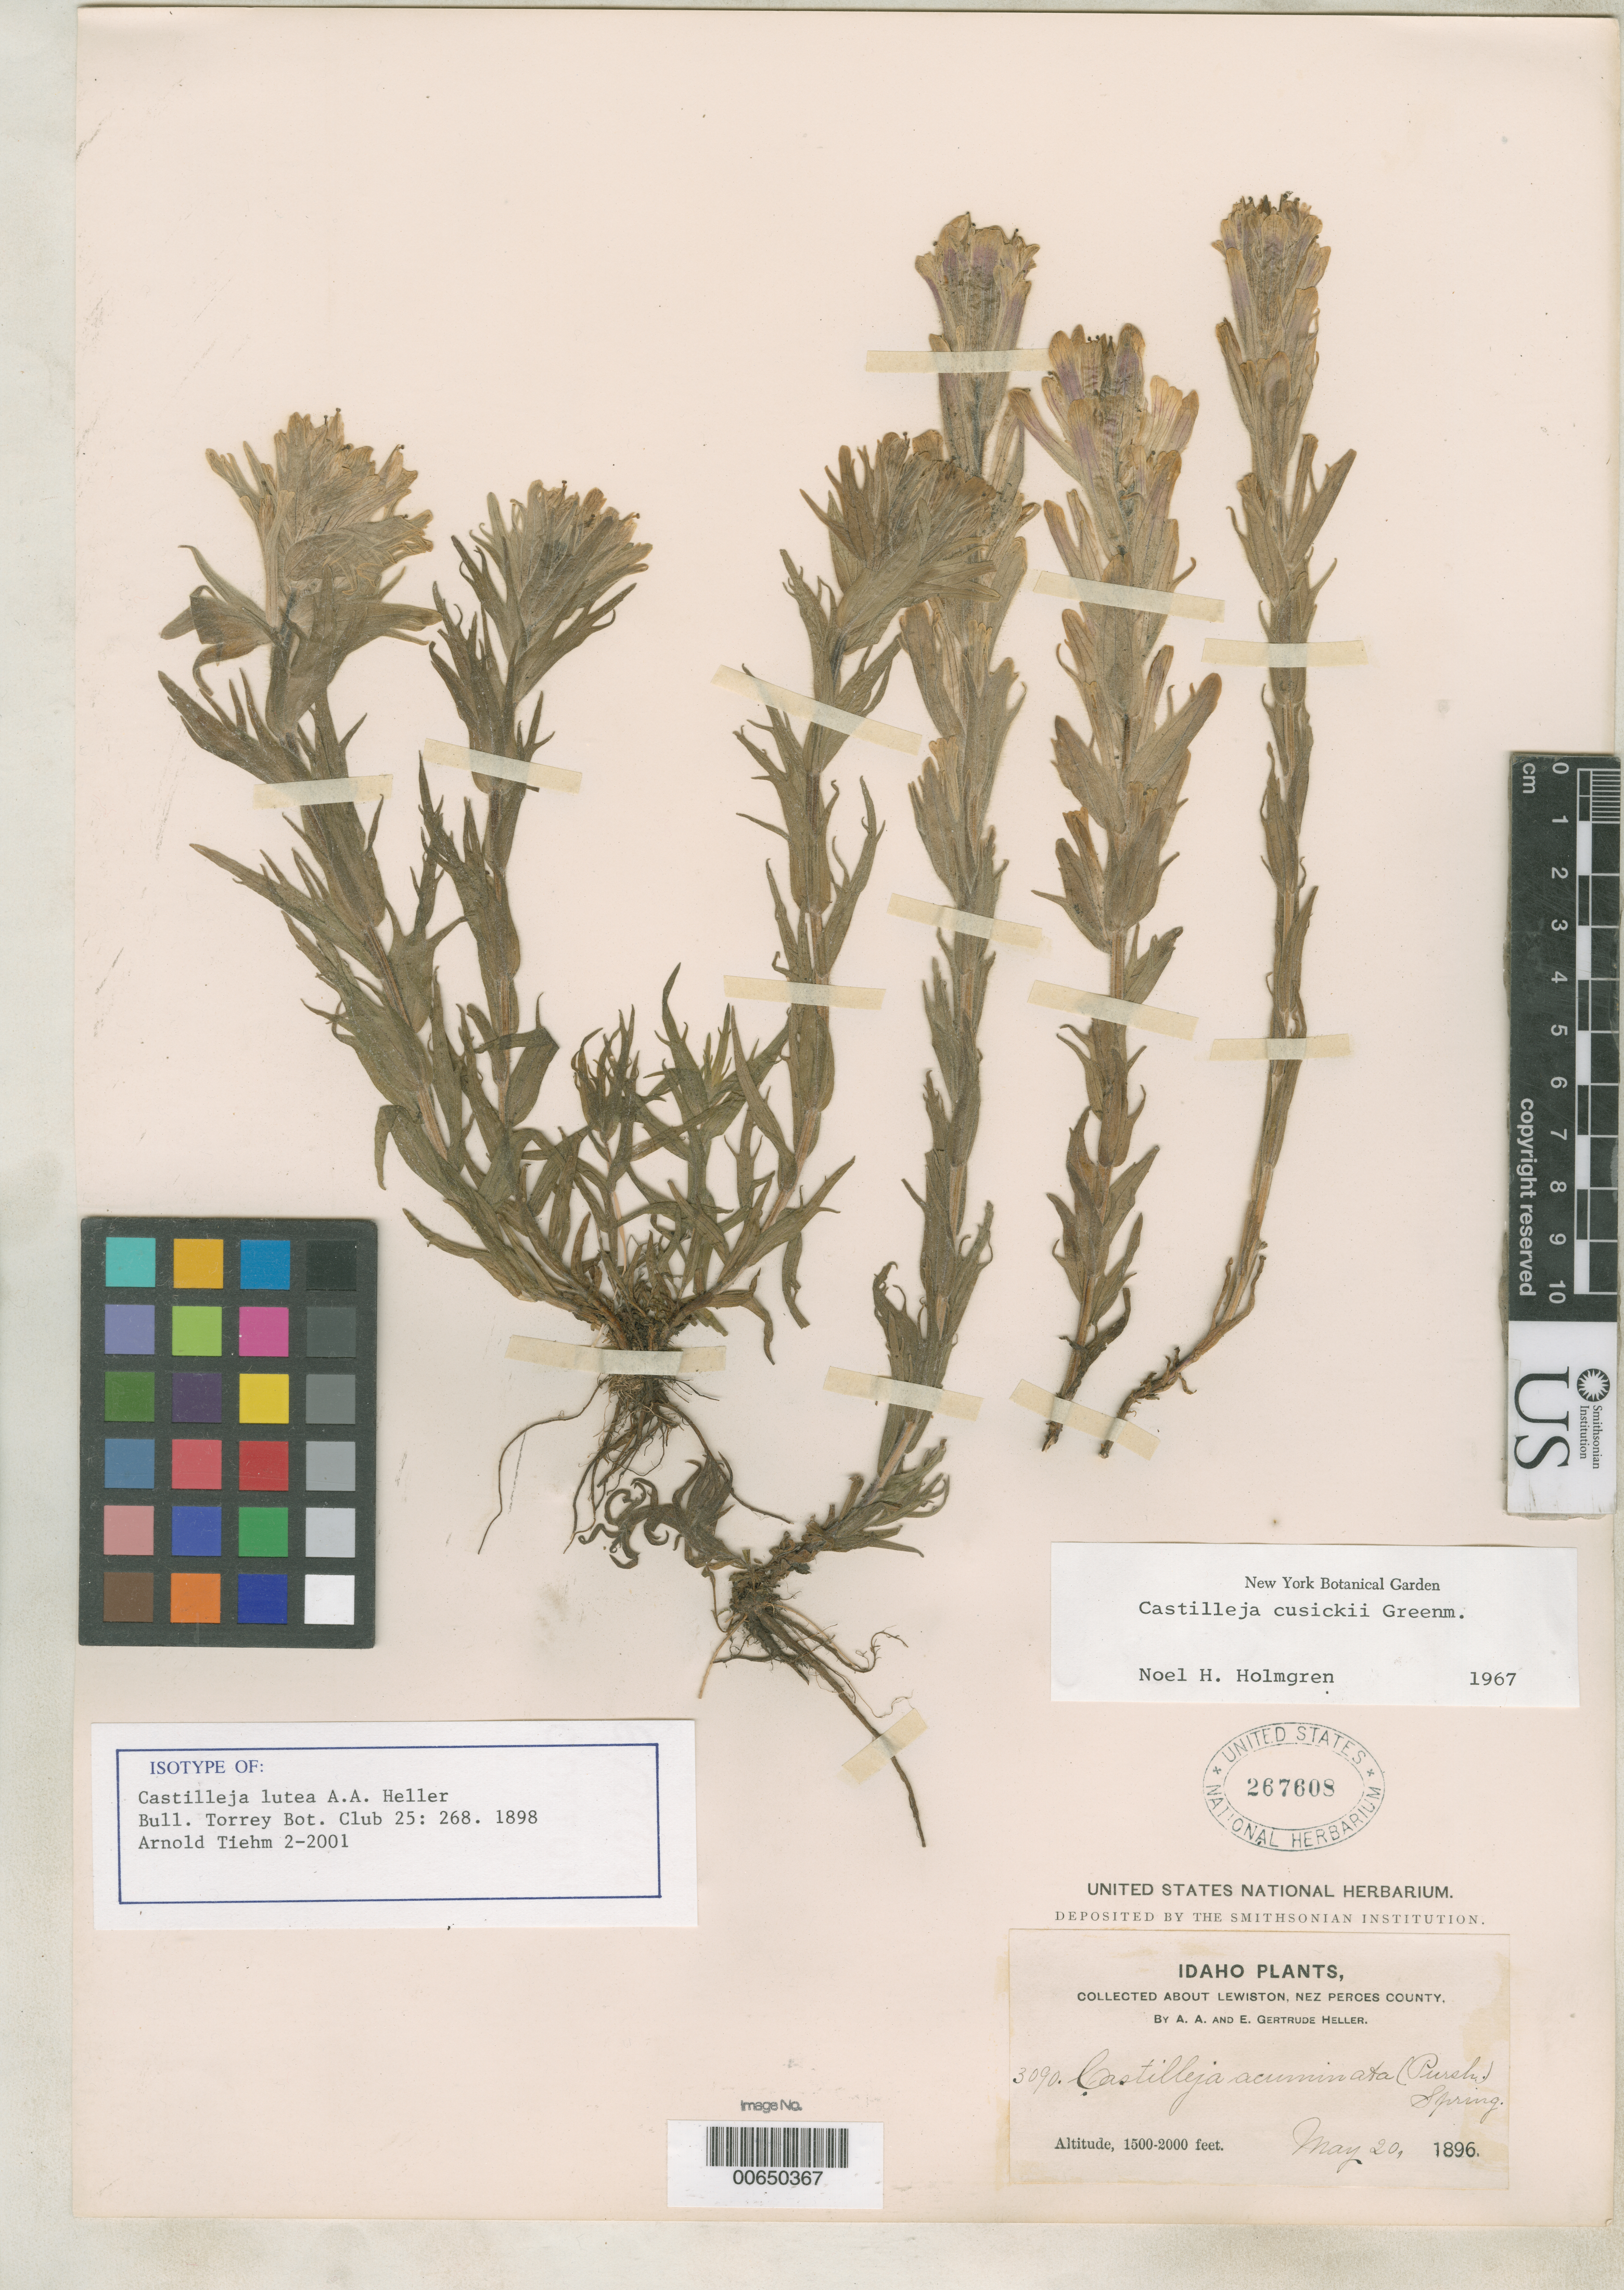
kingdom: Plantae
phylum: Tracheophyta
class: Magnoliopsida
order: Lamiales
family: Orobanchaceae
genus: Castilleja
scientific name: Castilleja lutea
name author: A. Heller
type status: Isotype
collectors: A. A. Heller & E. G. Heller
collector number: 3090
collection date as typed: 20 May 1896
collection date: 1896-05-20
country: United States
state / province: Idaho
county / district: Nez Perce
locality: About Lewiston.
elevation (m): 457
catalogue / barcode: US 267608